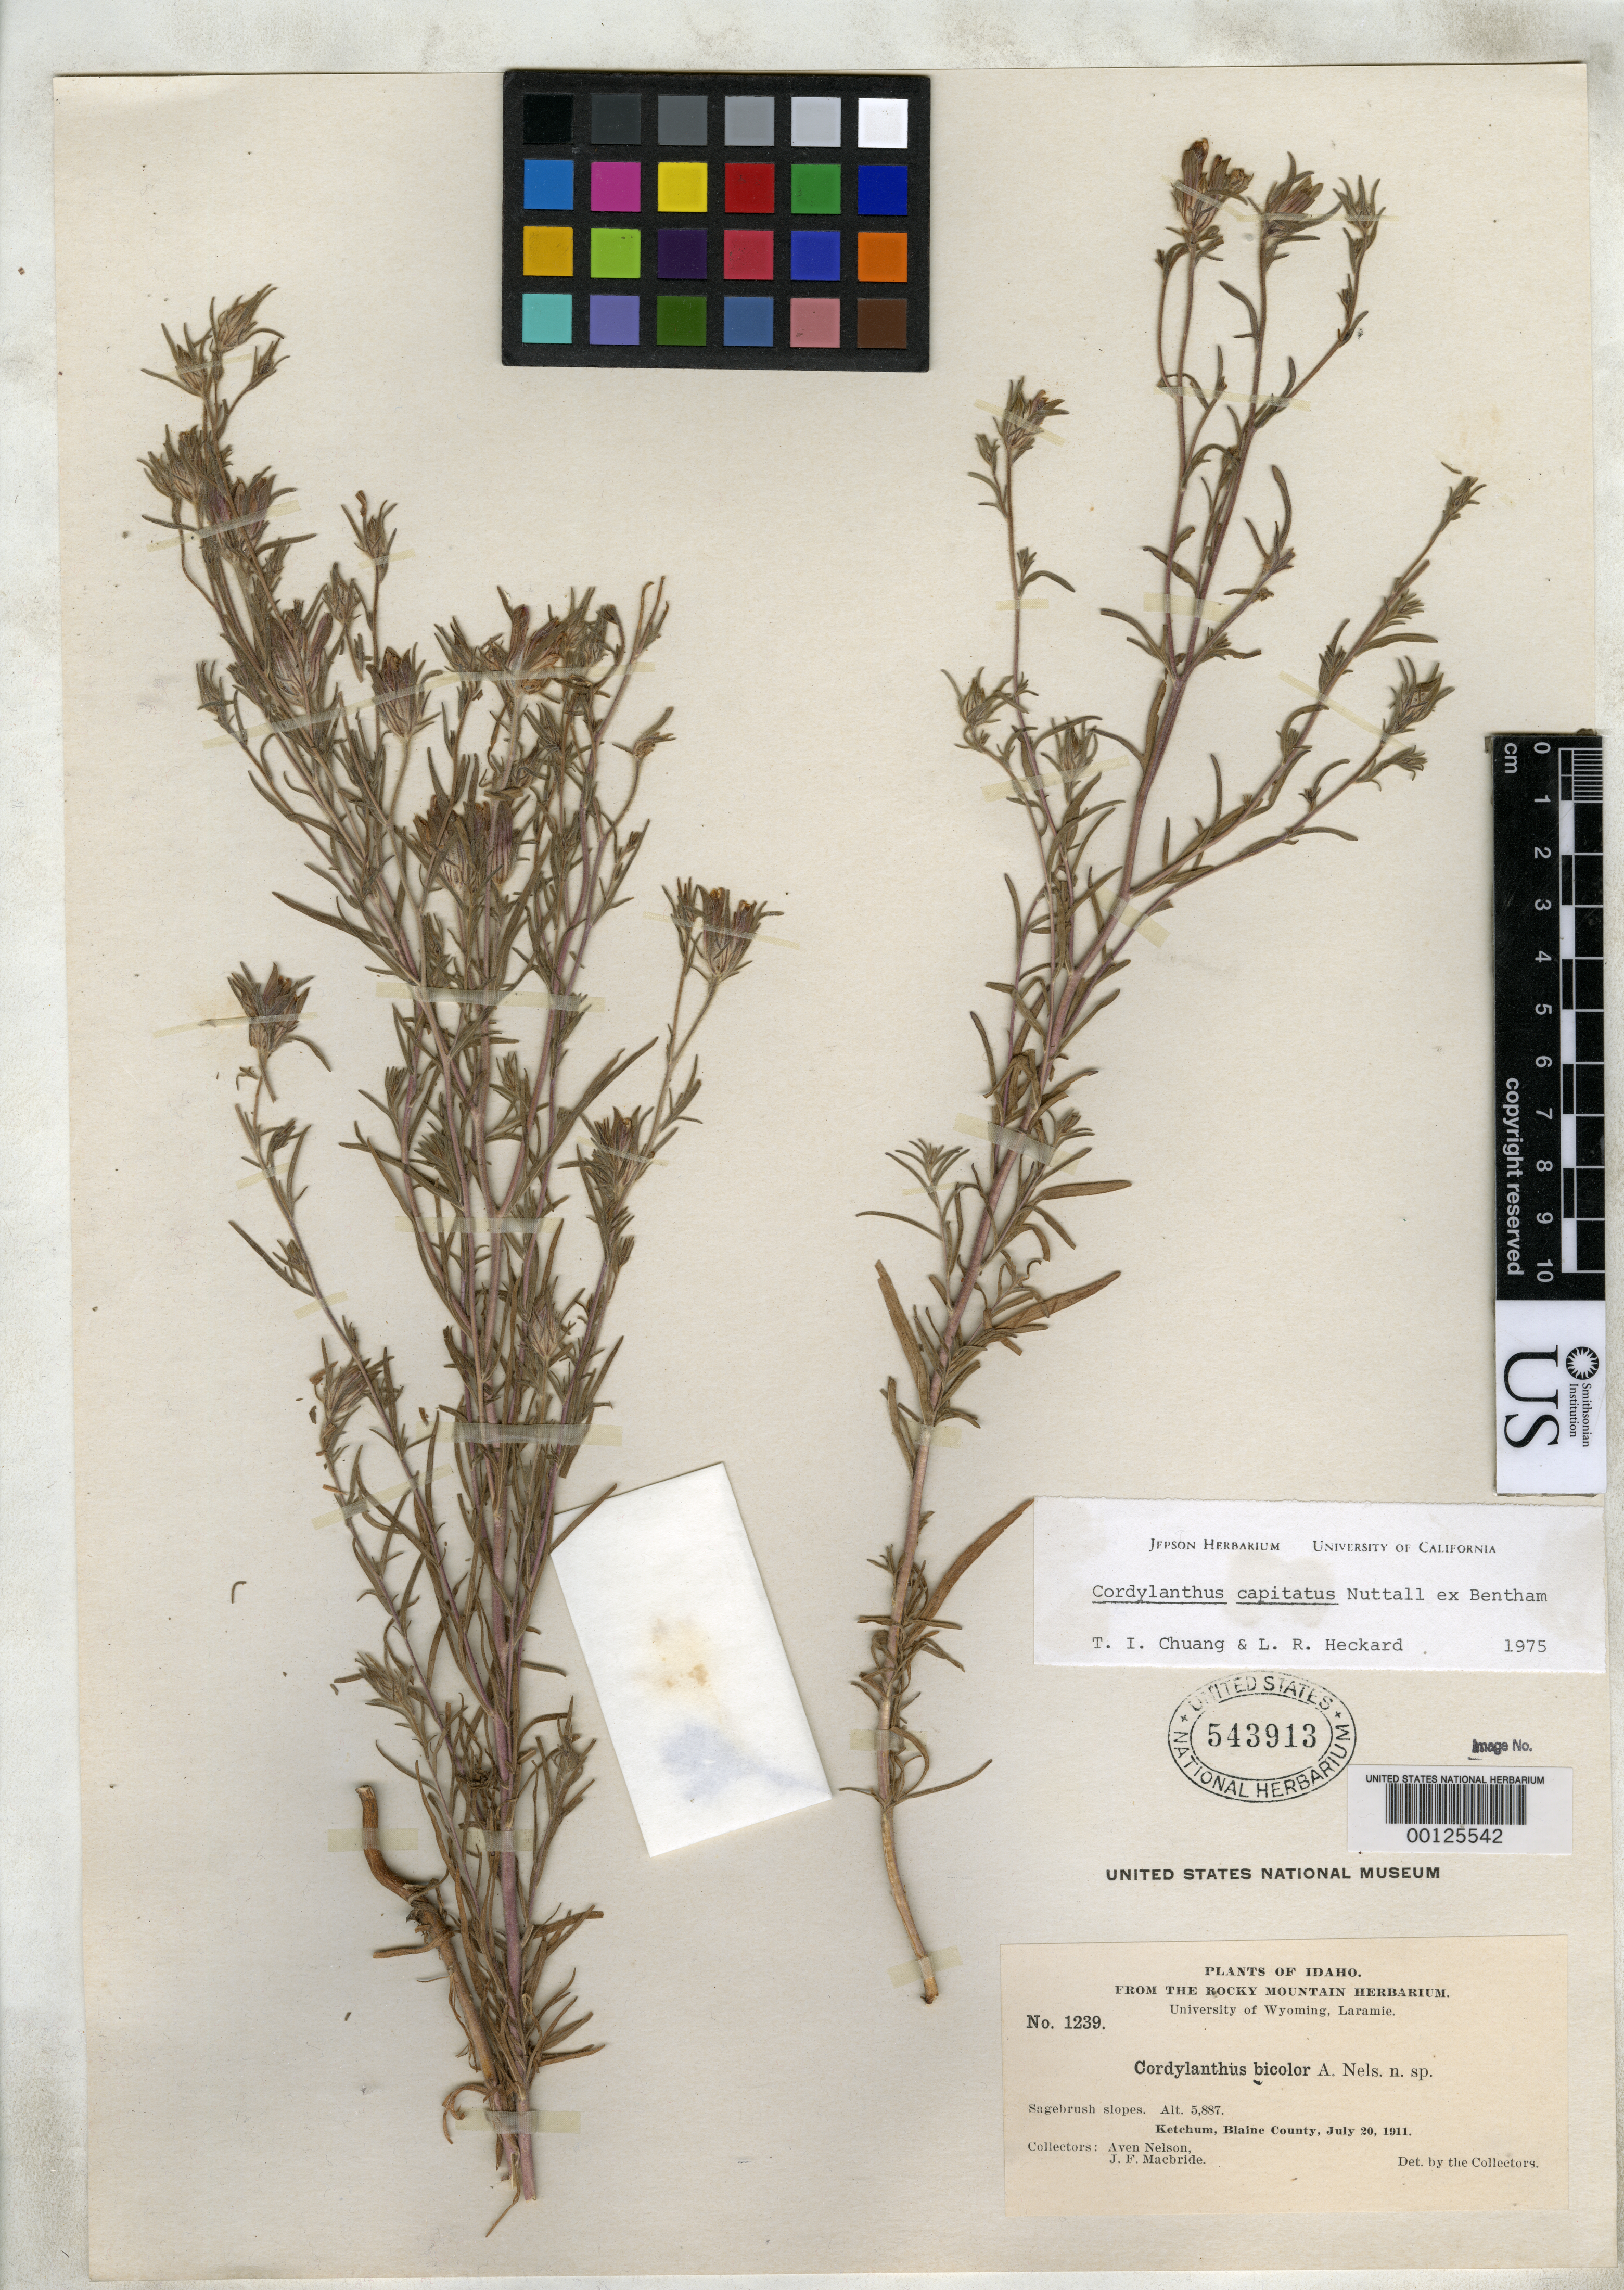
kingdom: Plantae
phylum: Tracheophyta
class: Magnoliopsida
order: Lamiales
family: Orobanchaceae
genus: Cordylanthus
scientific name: Cordylanthus bicolor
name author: A. Nelson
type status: Isotype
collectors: A. Nelson & J. F. Macbride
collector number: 1239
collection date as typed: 20 Jul 1911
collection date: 1911-07-20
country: United States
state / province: Idaho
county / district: Blaine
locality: Ketchum.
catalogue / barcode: US 543913